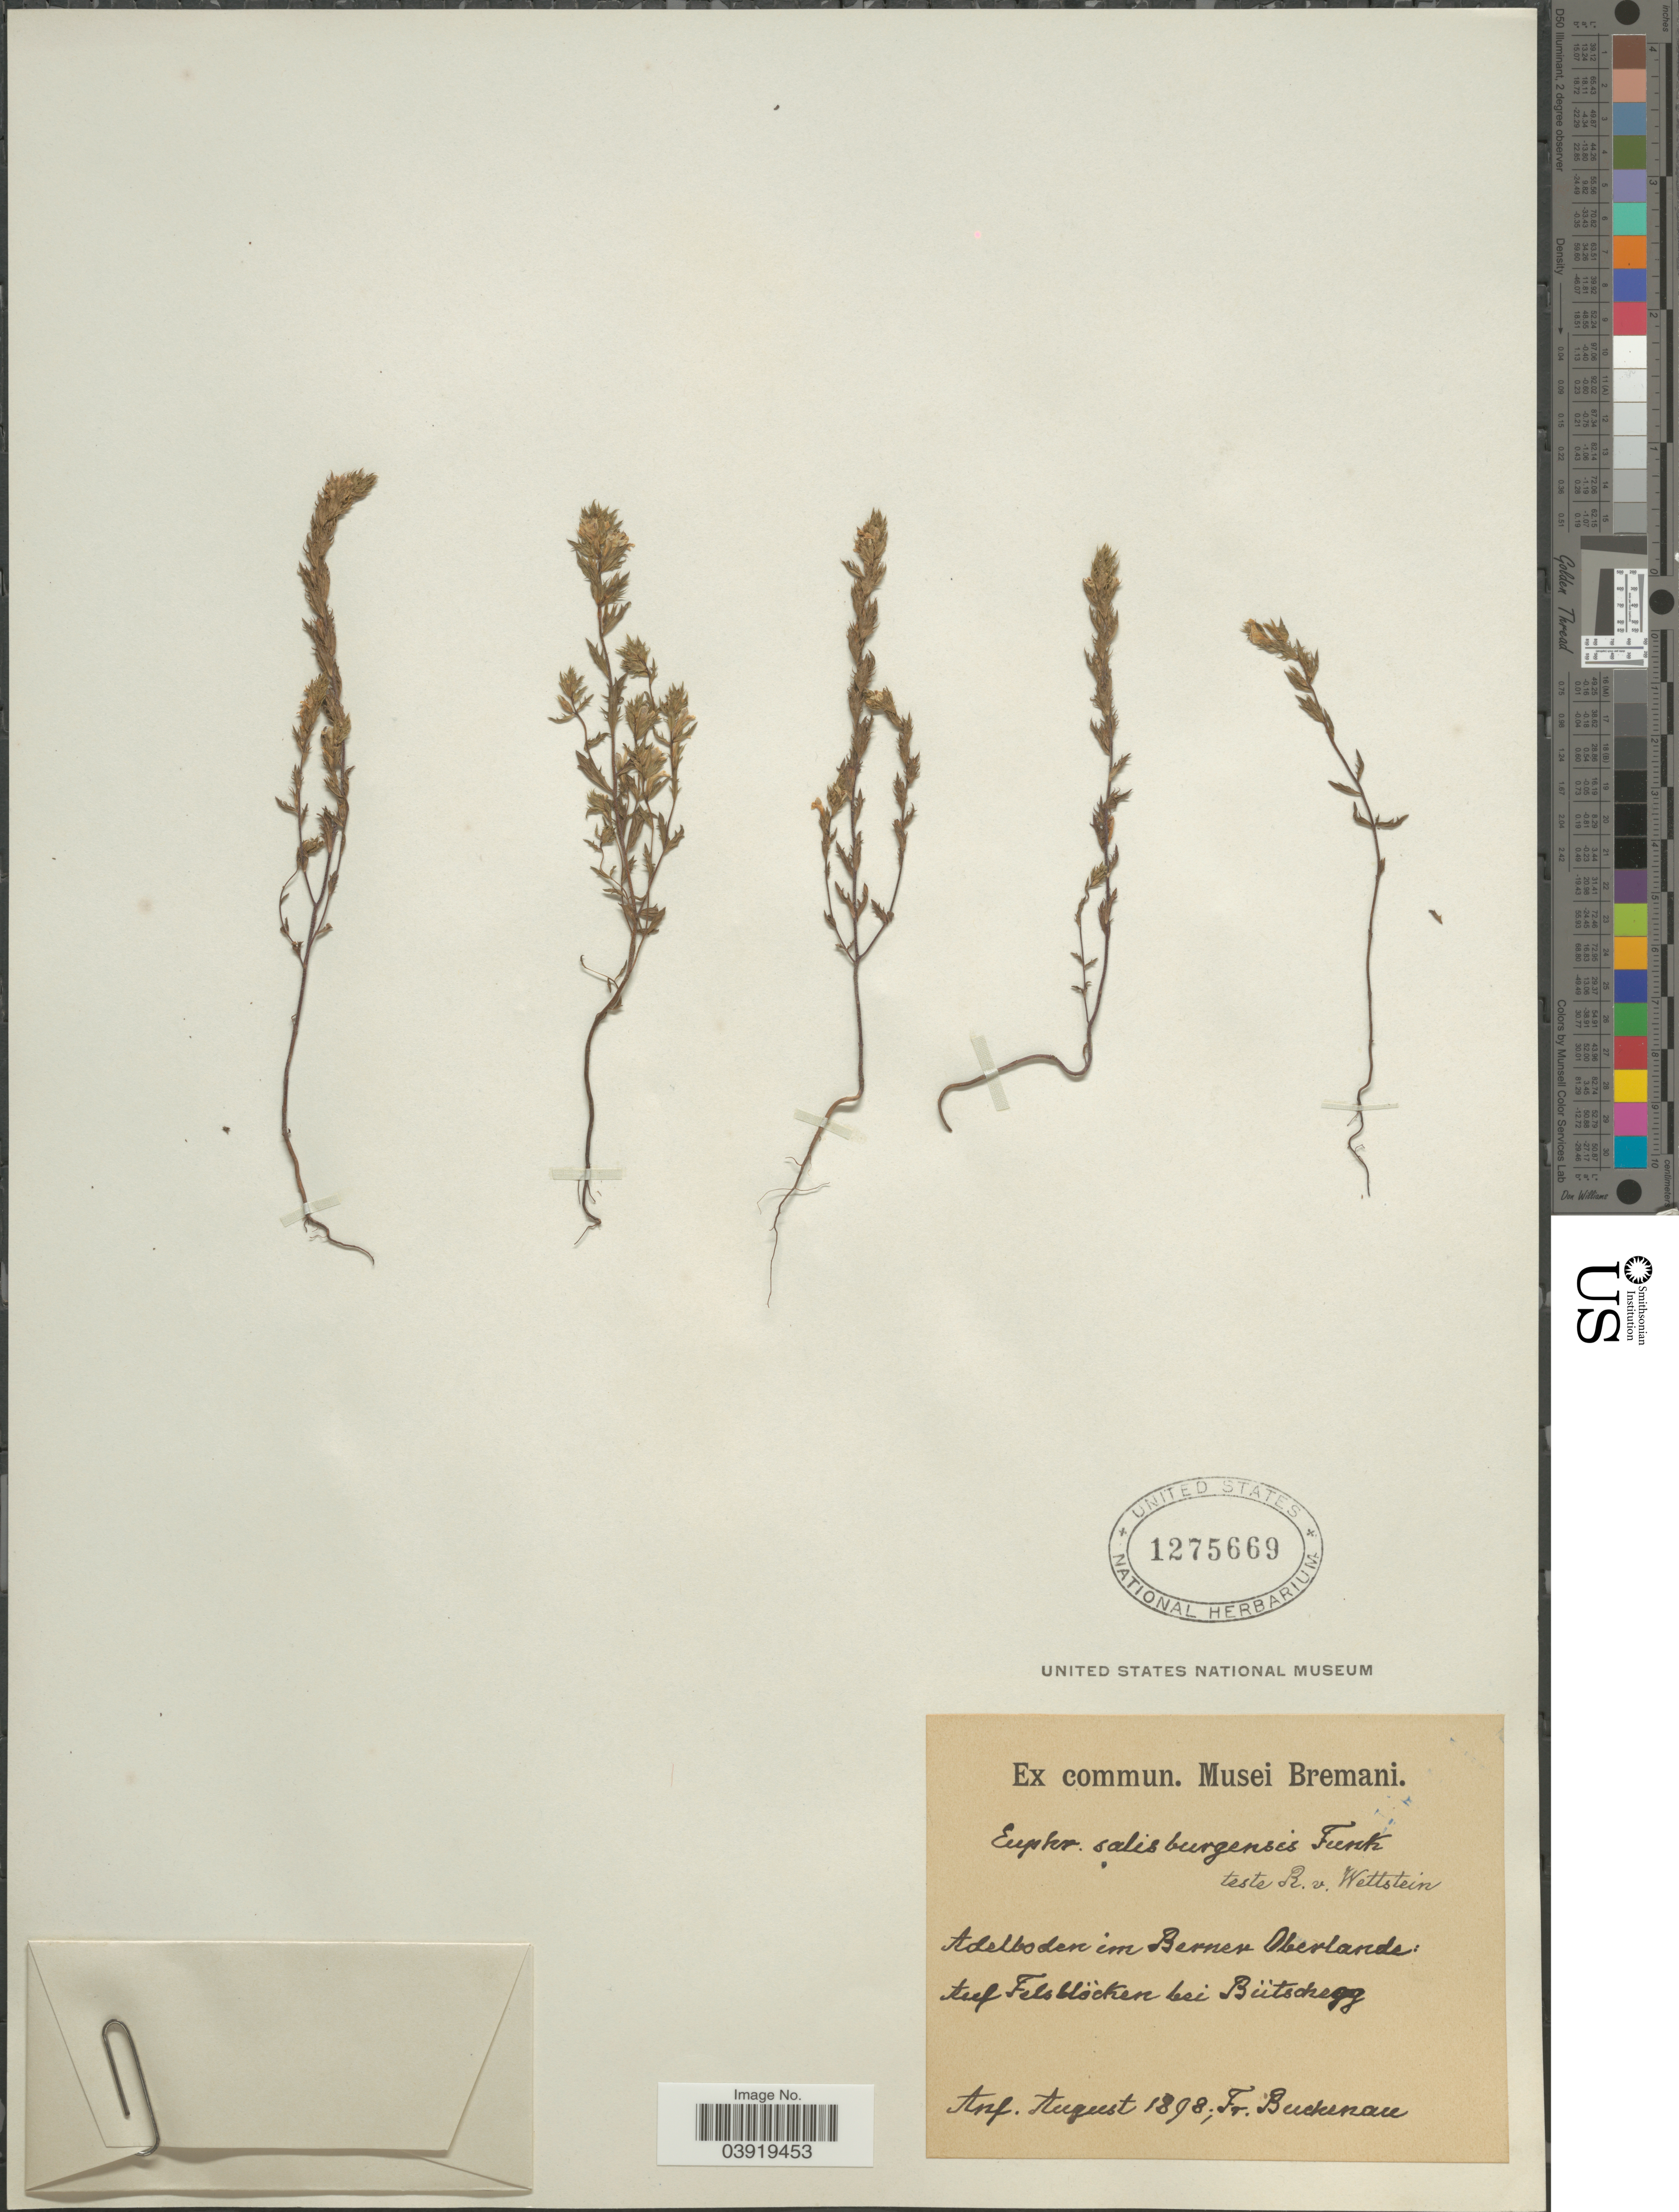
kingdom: Plantae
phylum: Tracheophyta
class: Magnoliopsida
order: Lamiales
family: Orobanchaceae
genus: Euphrasia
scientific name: Euphrasia salisburgensis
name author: Funck ex Hoppe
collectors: F. Buchenau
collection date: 1898-08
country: Switzerland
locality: Adelboden im Berner Oberlande: Auf Felsblöcken bei Bütschegg.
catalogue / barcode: US 1275669